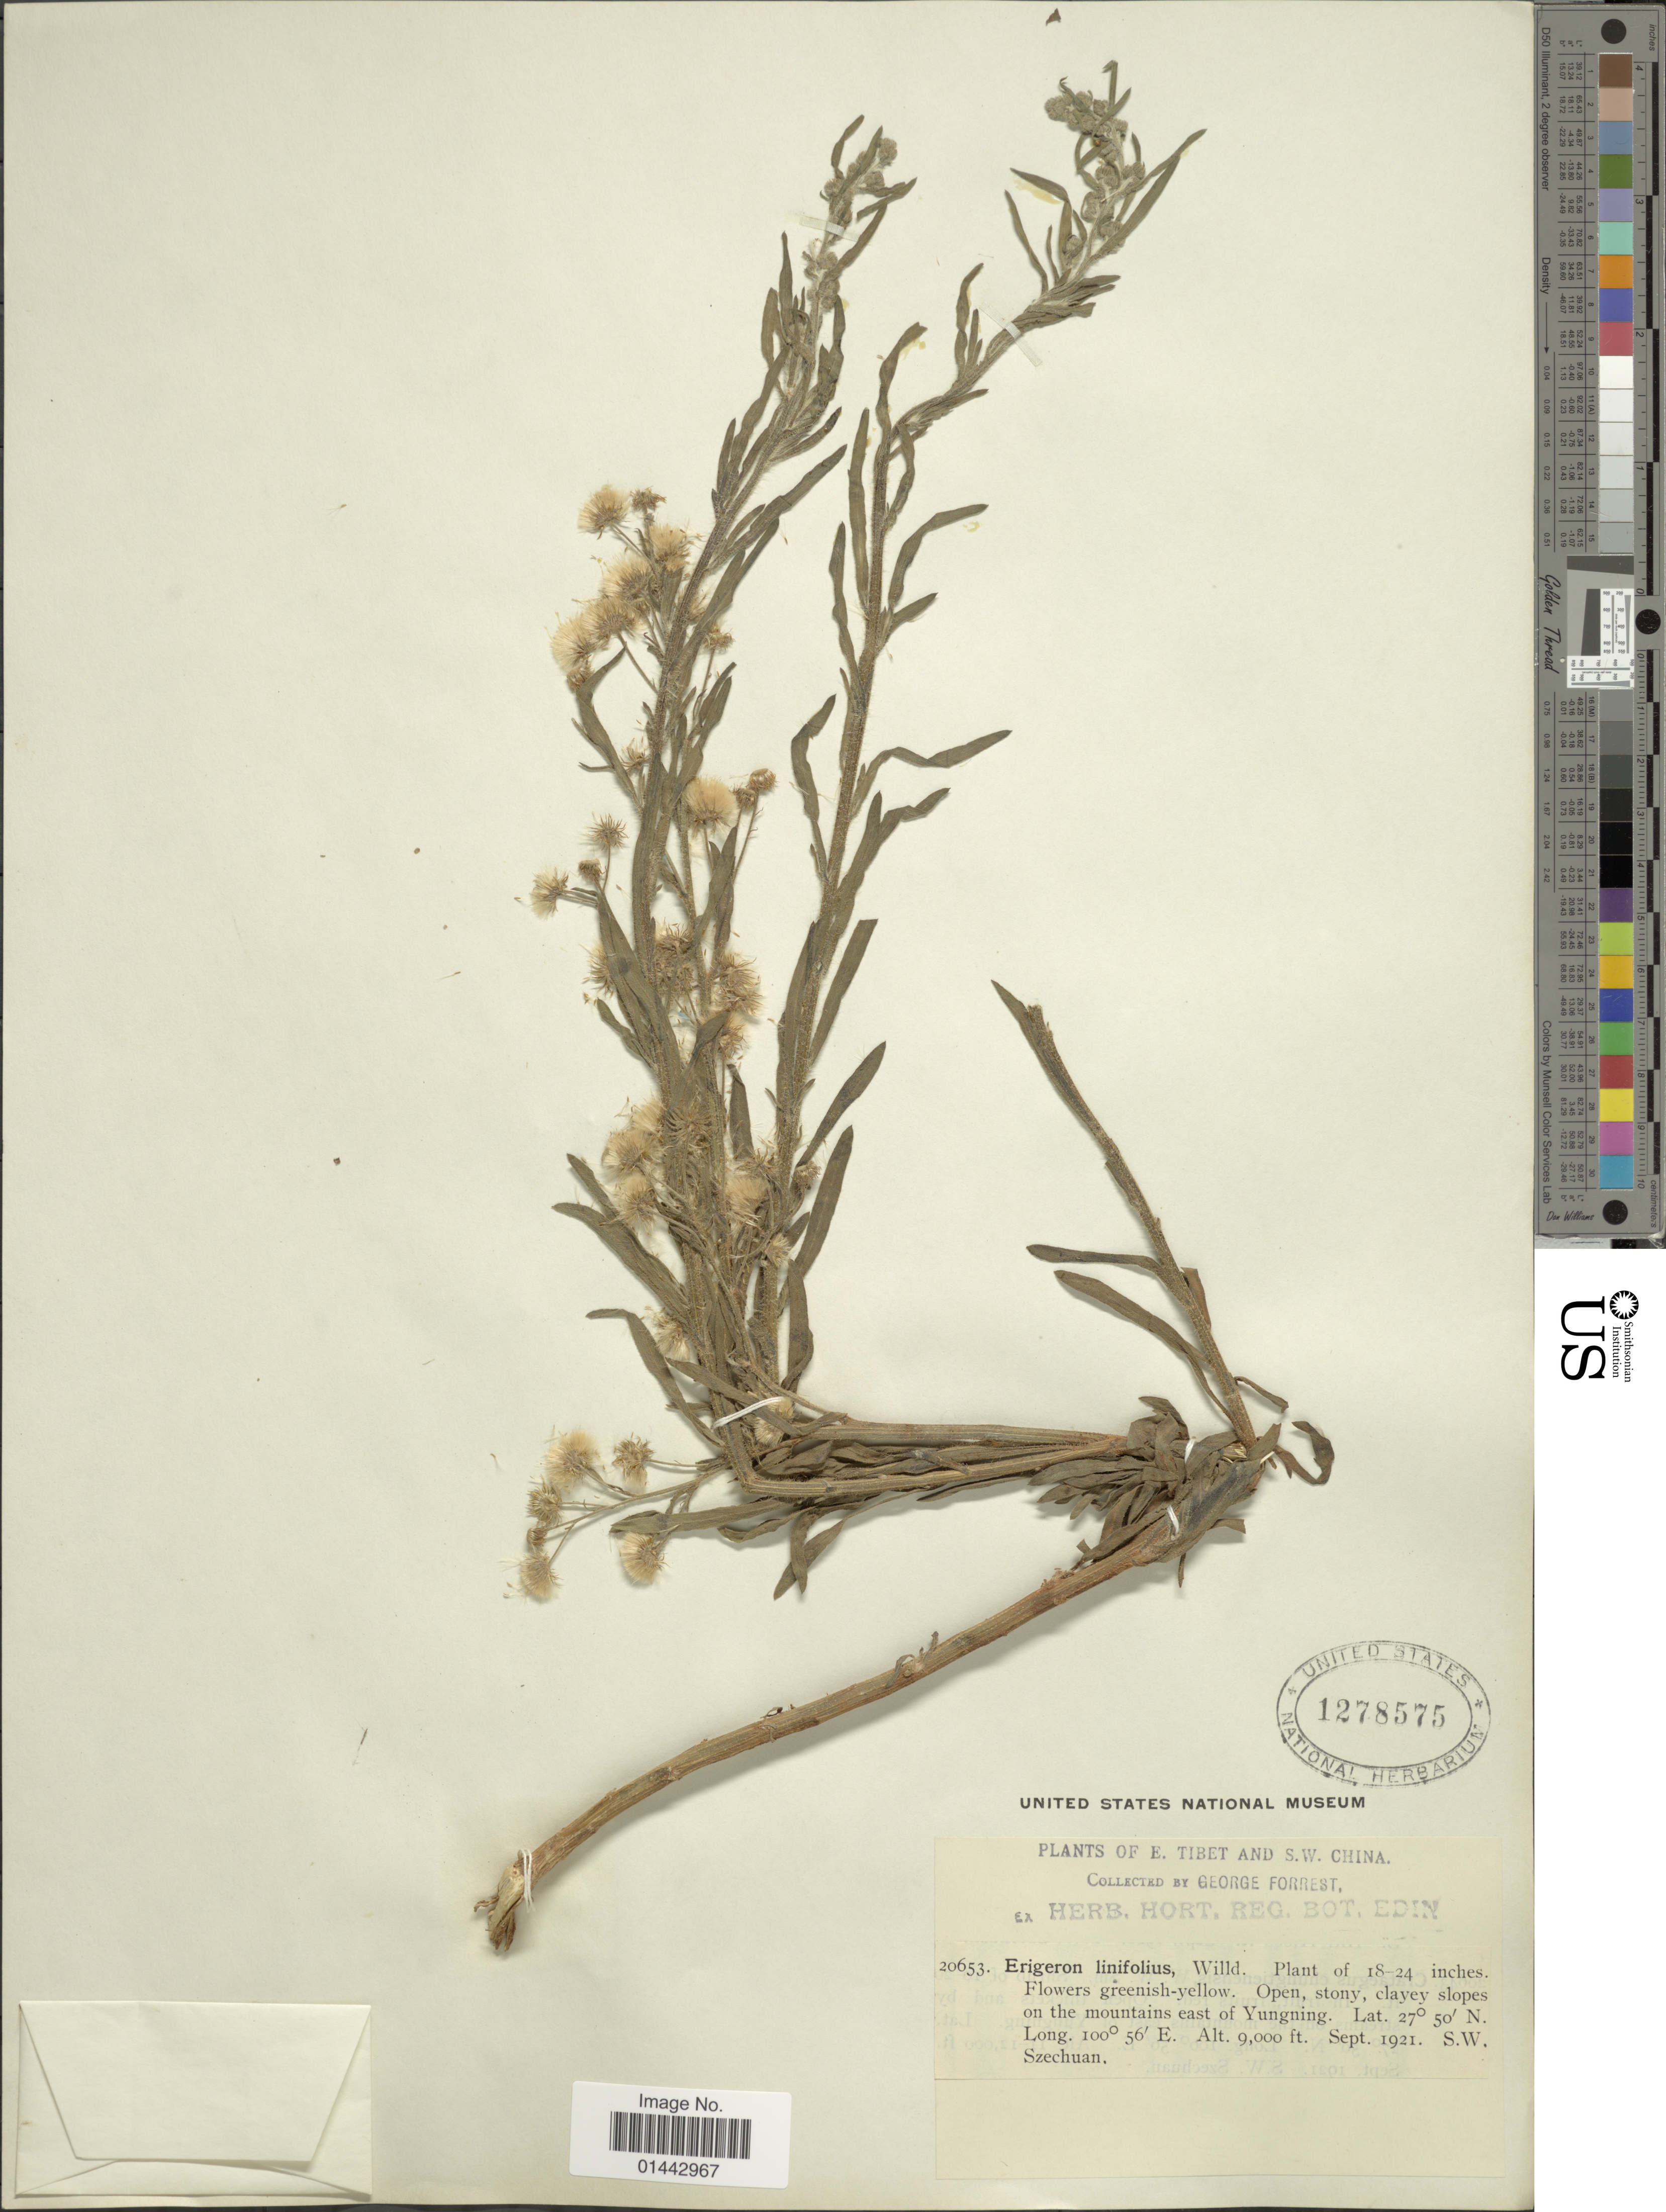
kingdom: Plantae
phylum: Tracheophyta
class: Magnoliopsida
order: Asterales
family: Asteraceae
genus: Erigeron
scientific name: Erigeron bonariensis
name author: L.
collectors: G. Forrest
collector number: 20653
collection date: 1921-09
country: China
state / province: Sichuan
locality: E. Tibet and S.W. China, clayey slopes on the mountains east of Yungning, S.W. Szechuan.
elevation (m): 2743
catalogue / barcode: US 1278575